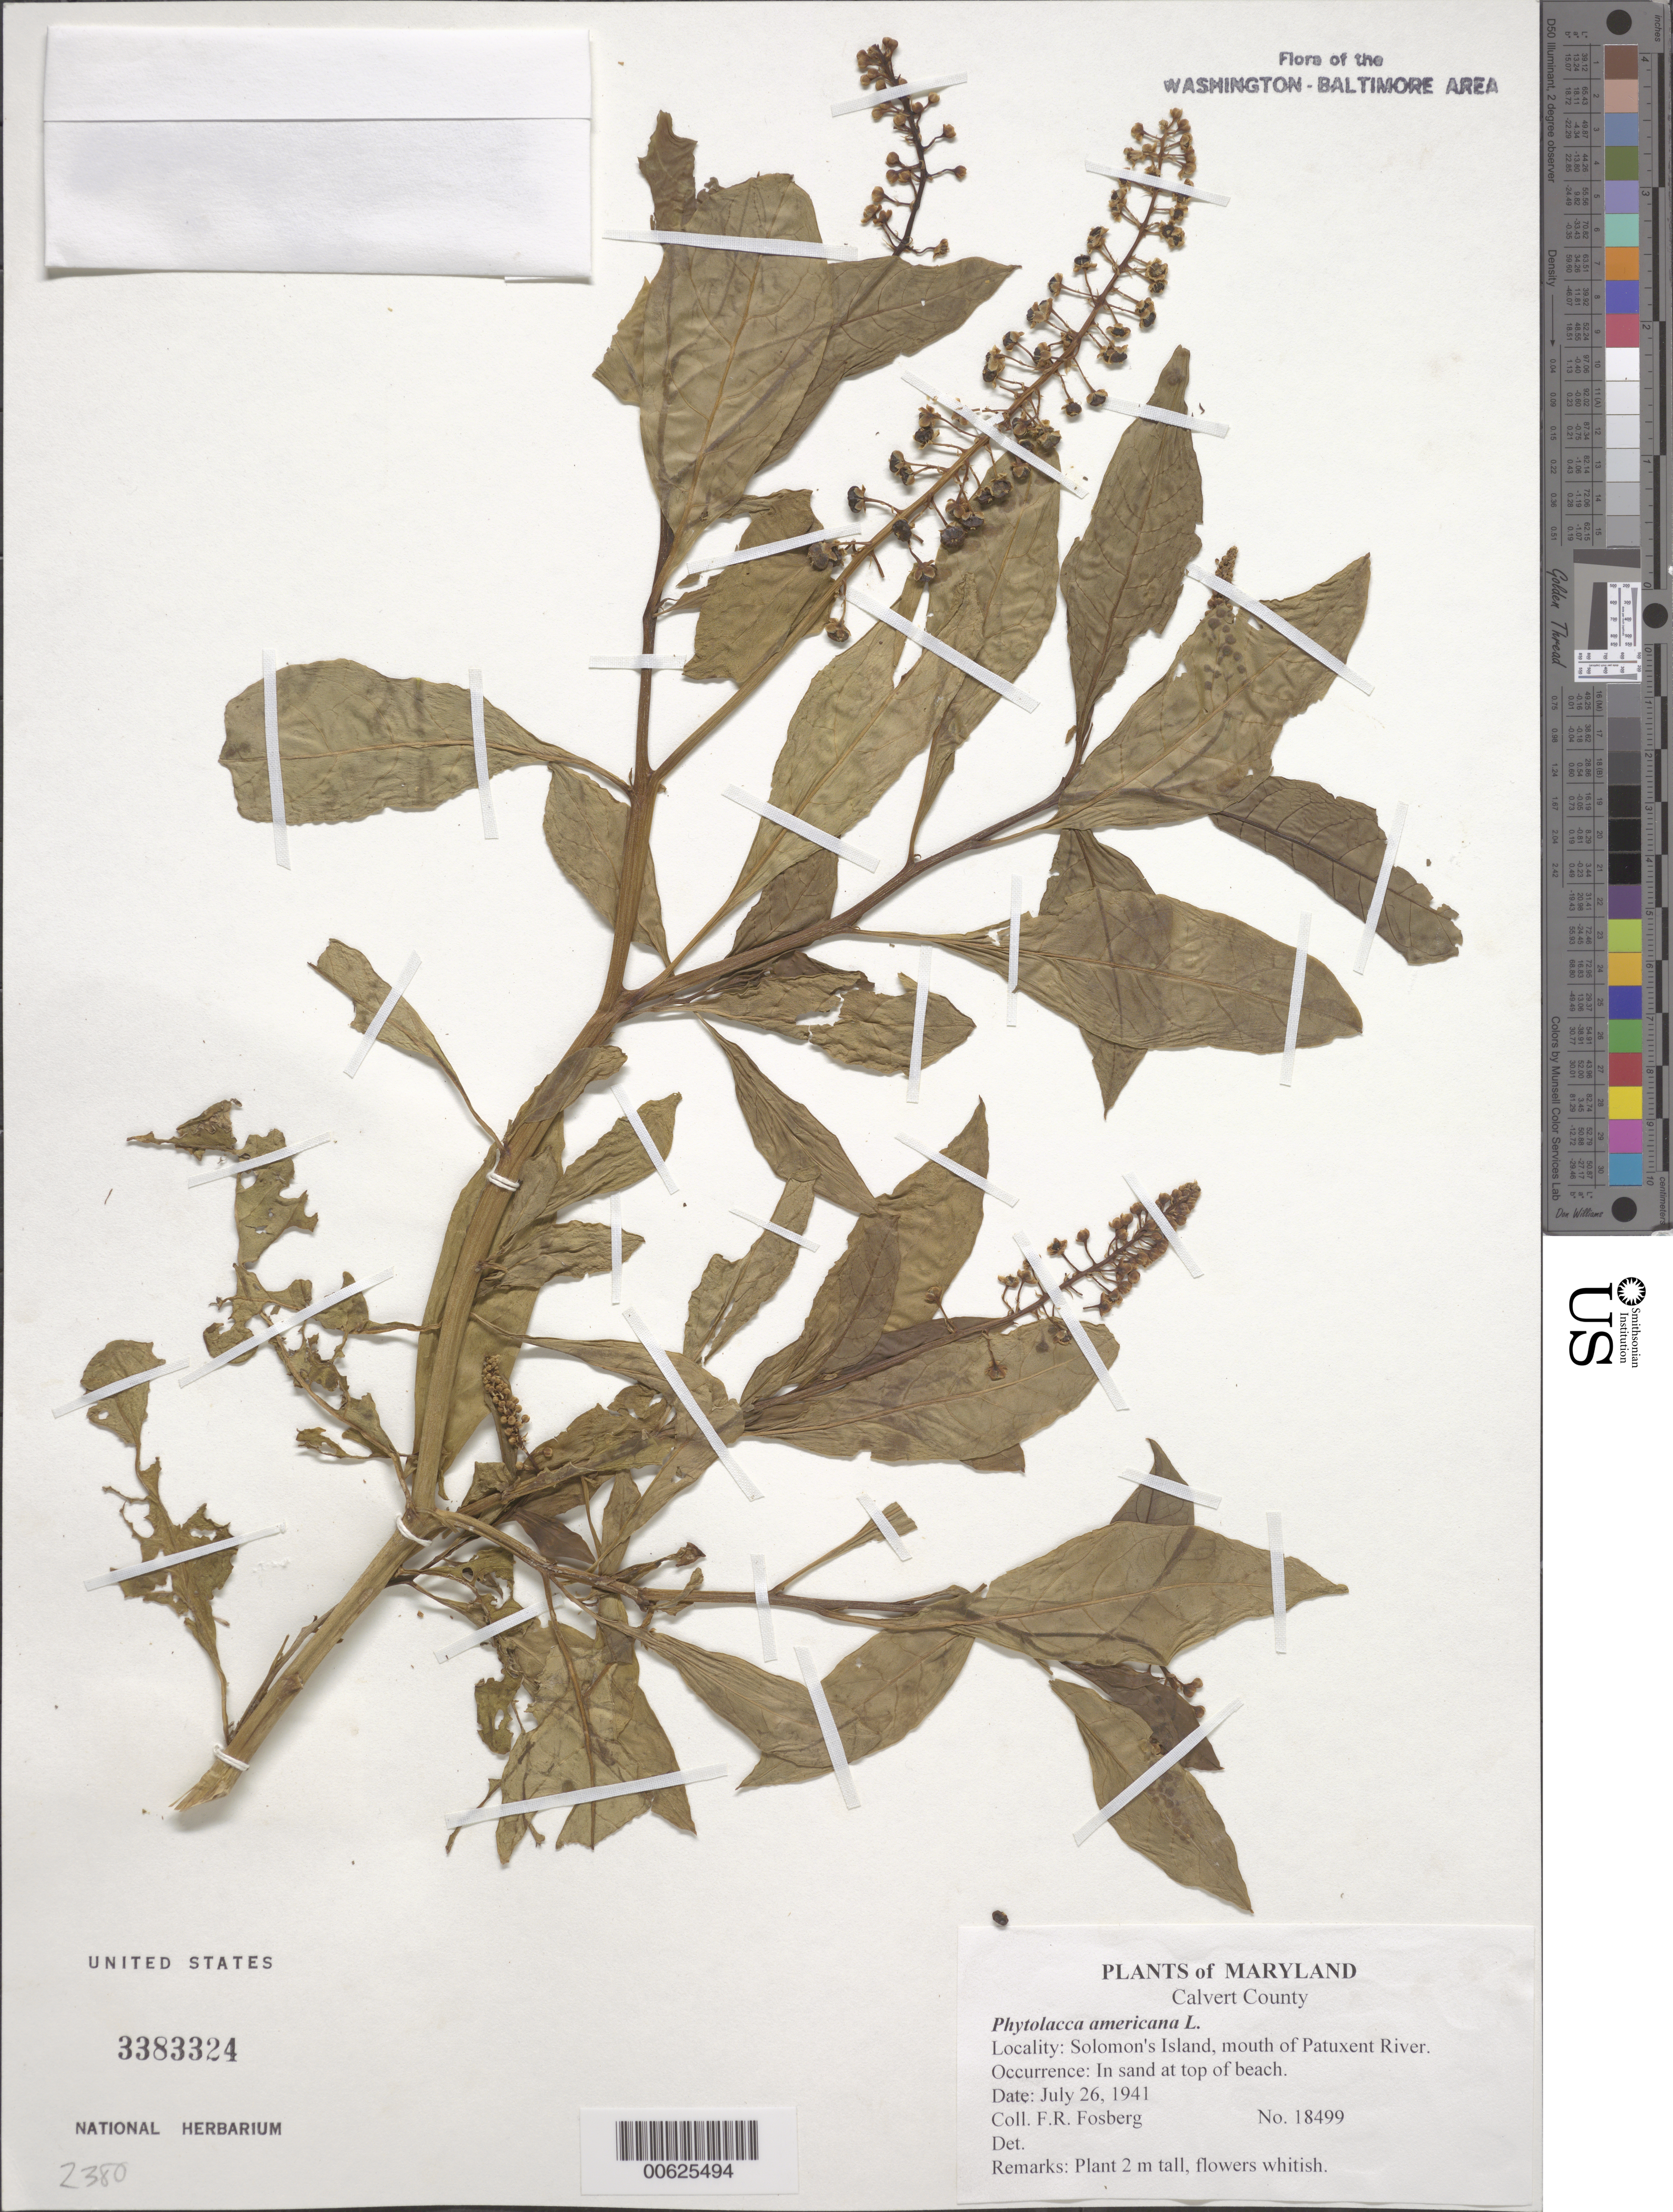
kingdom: Plantae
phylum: Tracheophyta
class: Magnoliopsida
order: Caryophyllales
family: Phytolaccaceae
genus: Phytolacca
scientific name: Phytolacca americana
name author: L.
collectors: F. R. Fosberg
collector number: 18499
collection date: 1941-07-26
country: United States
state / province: Maryland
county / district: Calvert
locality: Calvert County. Solomon's Island, mouth of Patuxent River.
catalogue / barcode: US 3383324